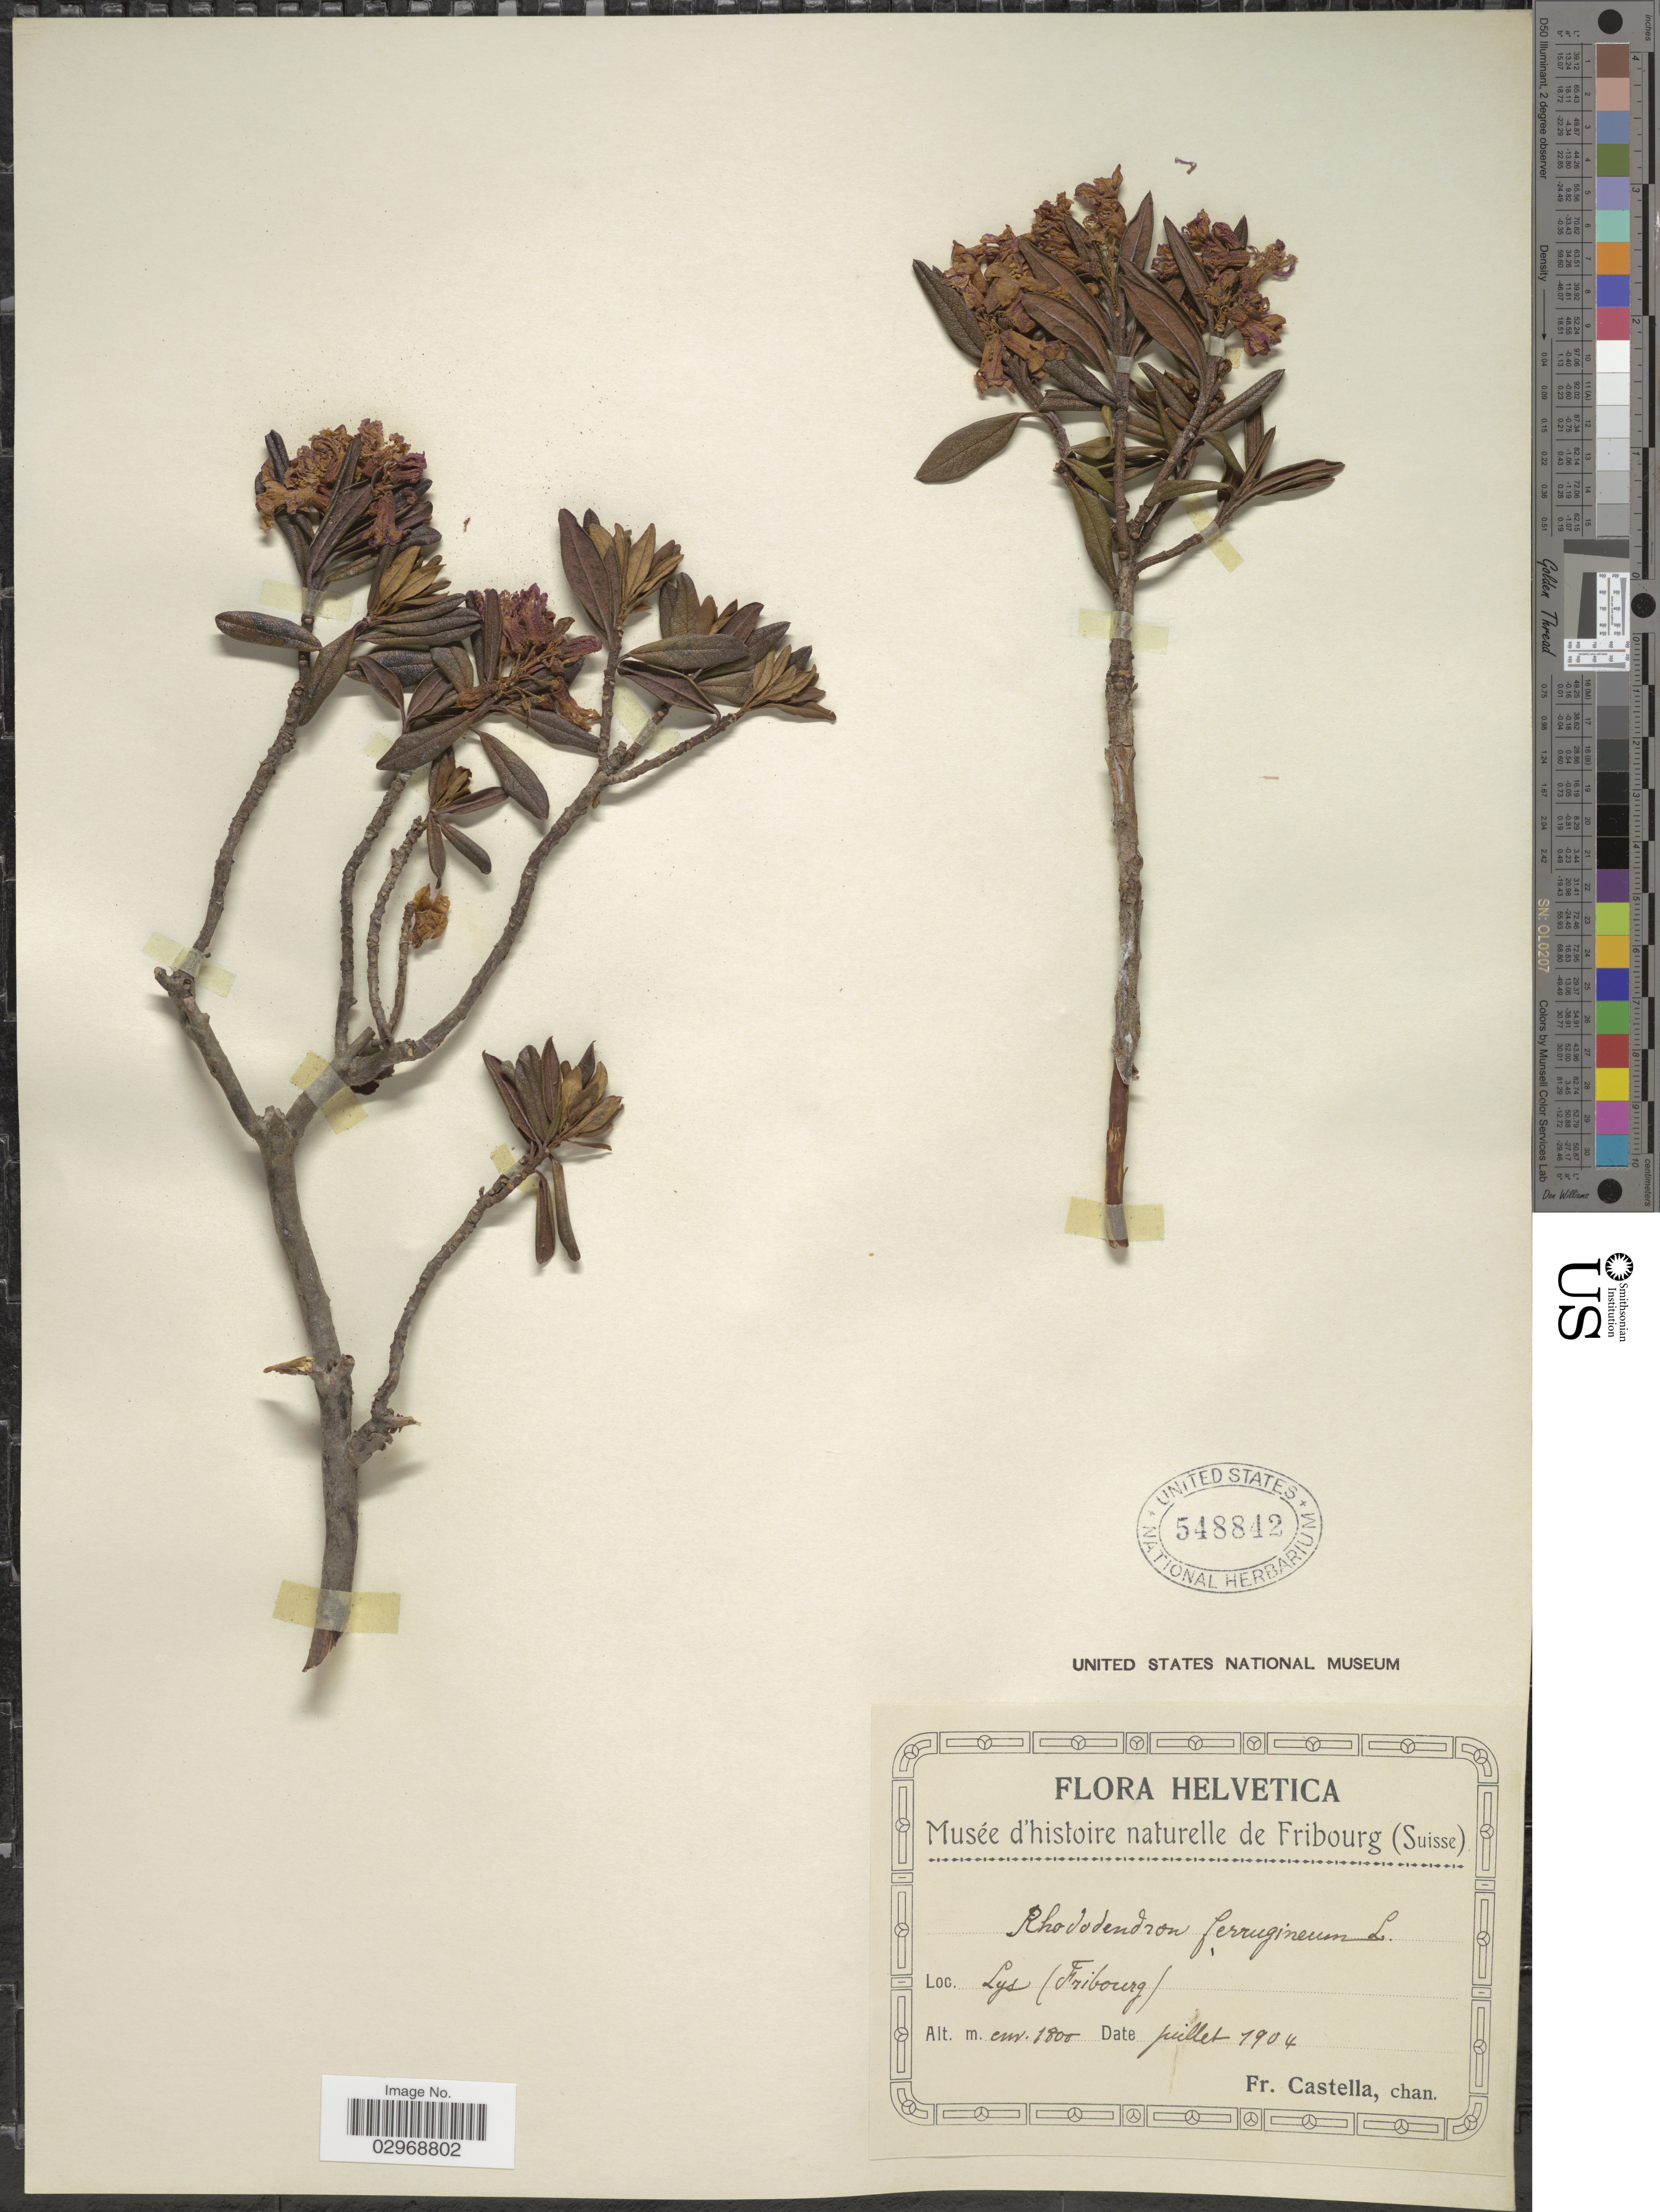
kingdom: Plantae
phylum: Tracheophyta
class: Magnoliopsida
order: Ericales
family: Ericaceae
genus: Rhododendron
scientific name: Rhododendron ferrugineum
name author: L.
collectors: Fr. Castella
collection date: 1904-07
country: Switzerland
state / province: Fribourg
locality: Lys (Fribourg), Helvetica.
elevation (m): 1800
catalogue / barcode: US 548842